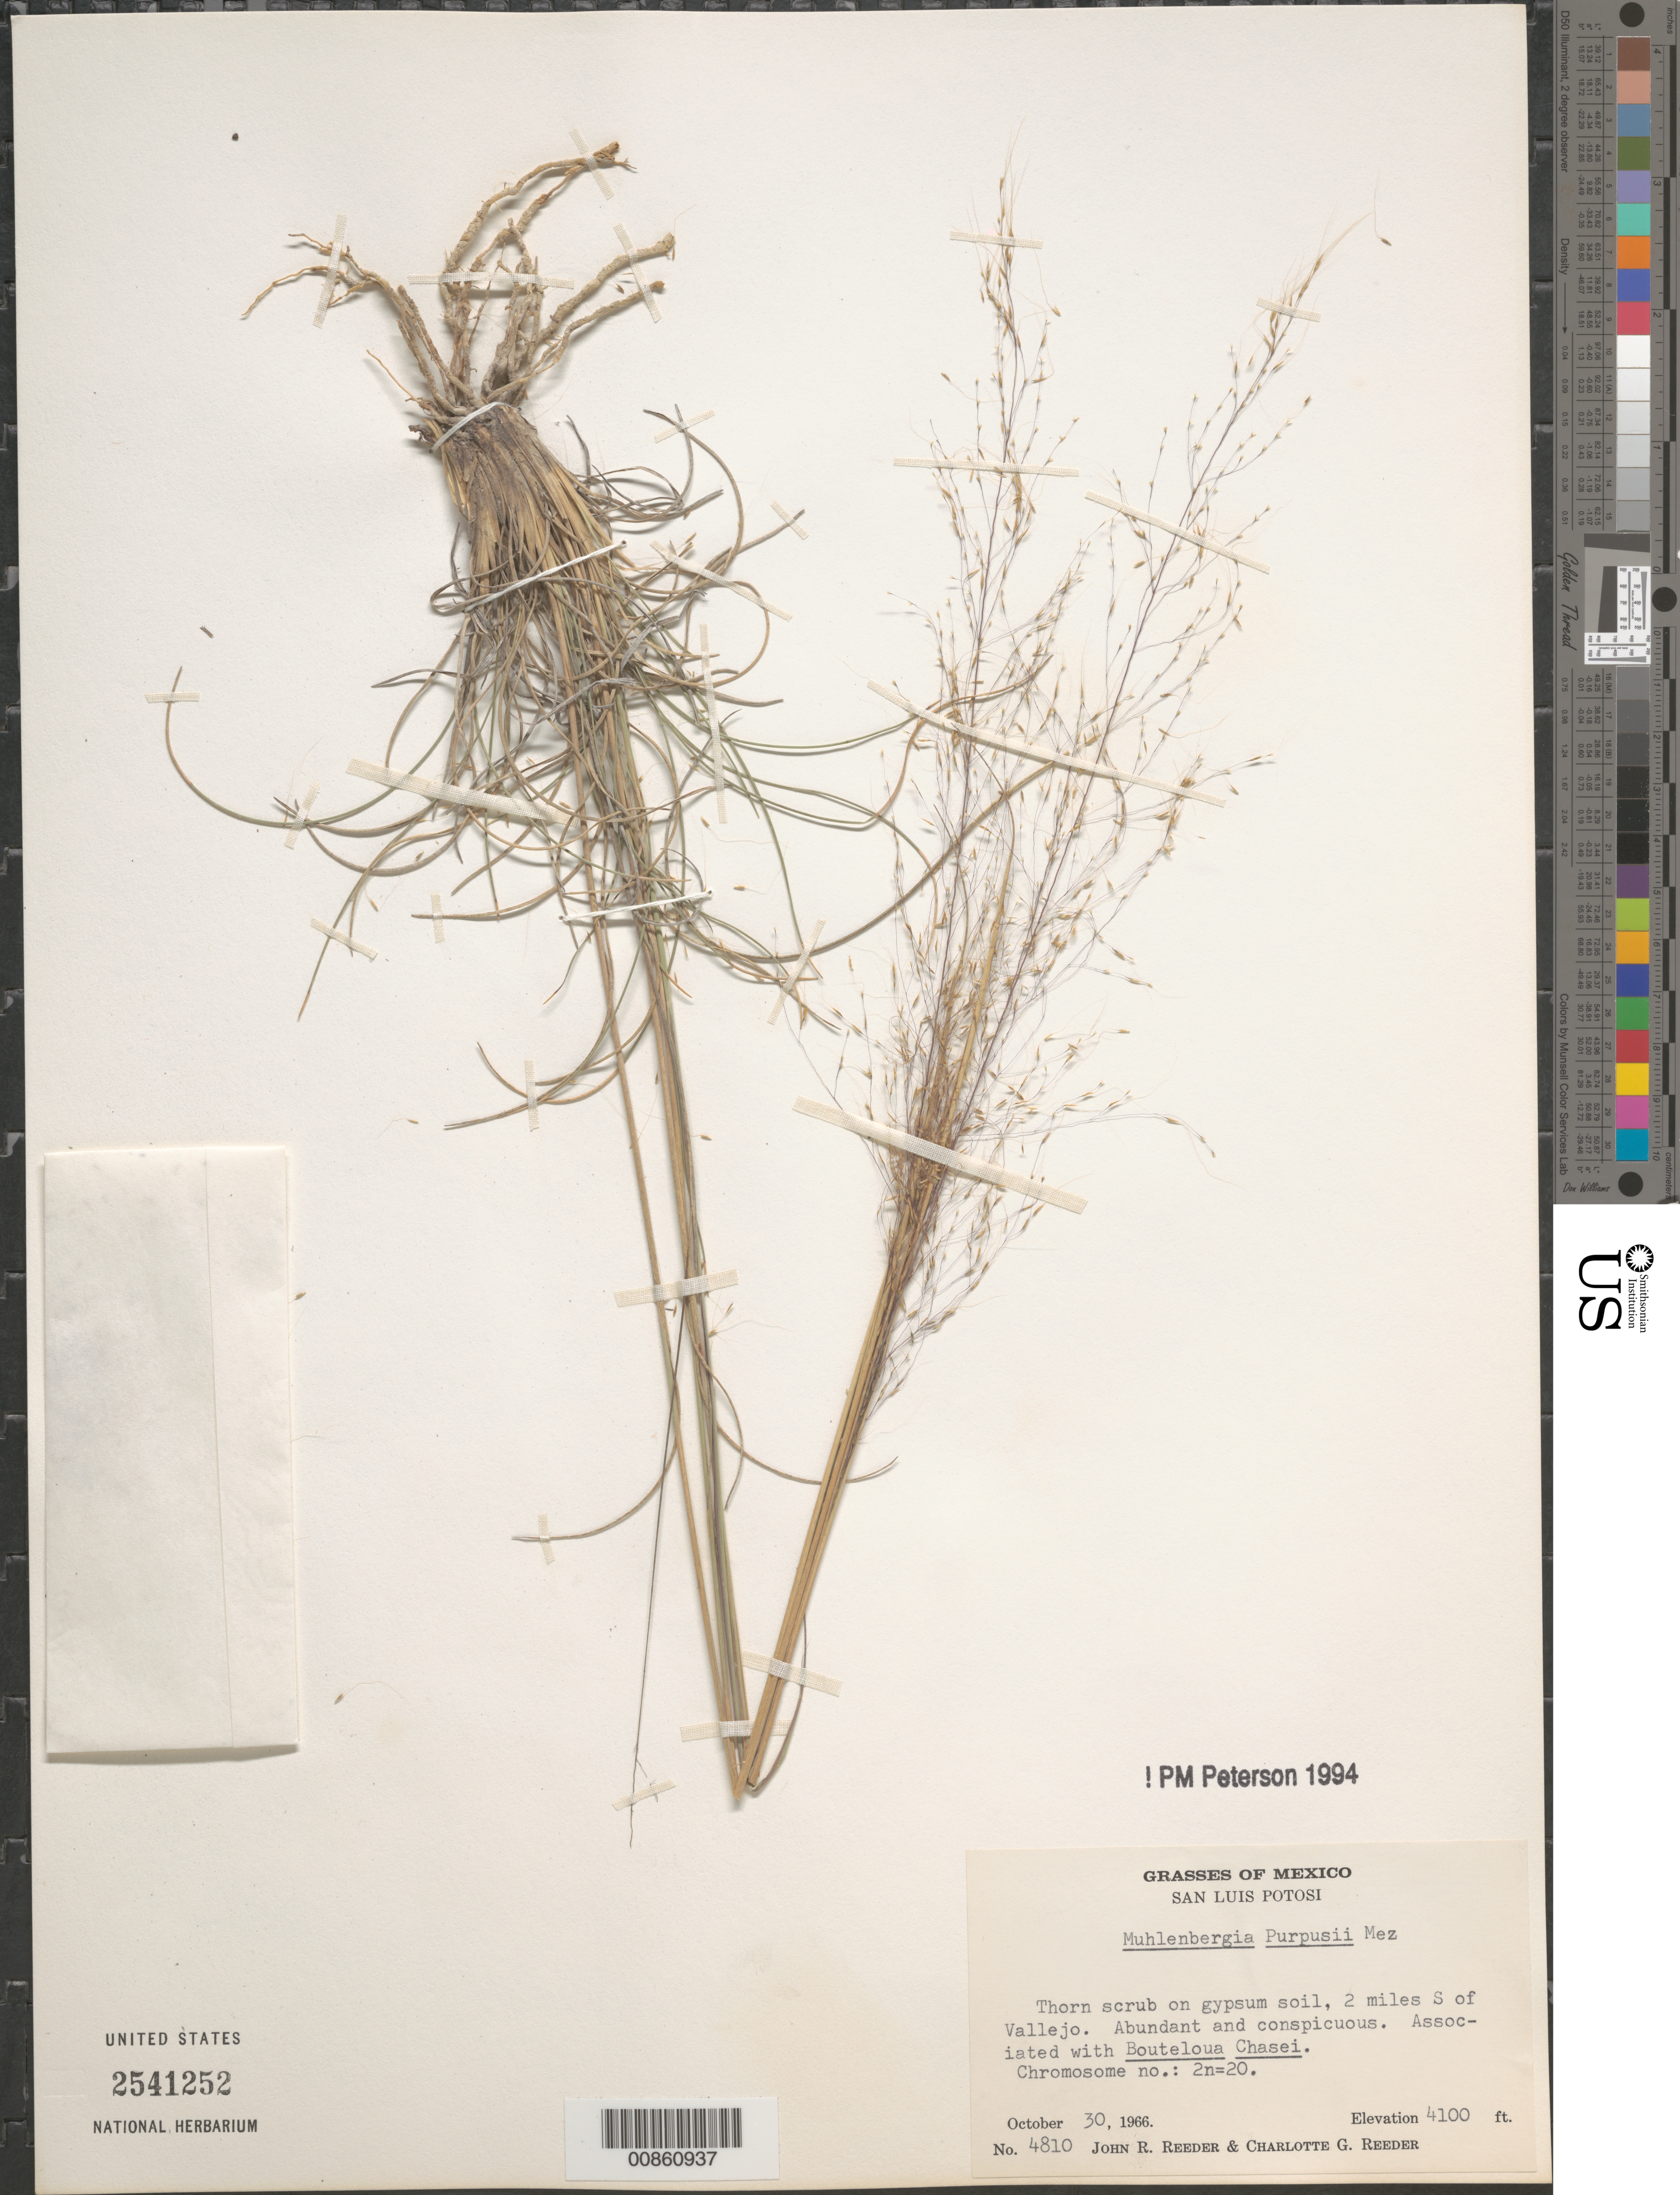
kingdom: Plantae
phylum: Tracheophyta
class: Liliopsida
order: Poales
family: Poaceae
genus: Muhlenbergia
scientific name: Muhlenbergia purpusii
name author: Mez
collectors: J. R. Reeder & C. G. Reeder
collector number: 4810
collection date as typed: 30 Oct 1966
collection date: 1966-10-30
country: Mexico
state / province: San Luis Potosí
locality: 2 mi S of Vallejo, S.L.P.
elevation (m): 1250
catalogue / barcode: US 2541252